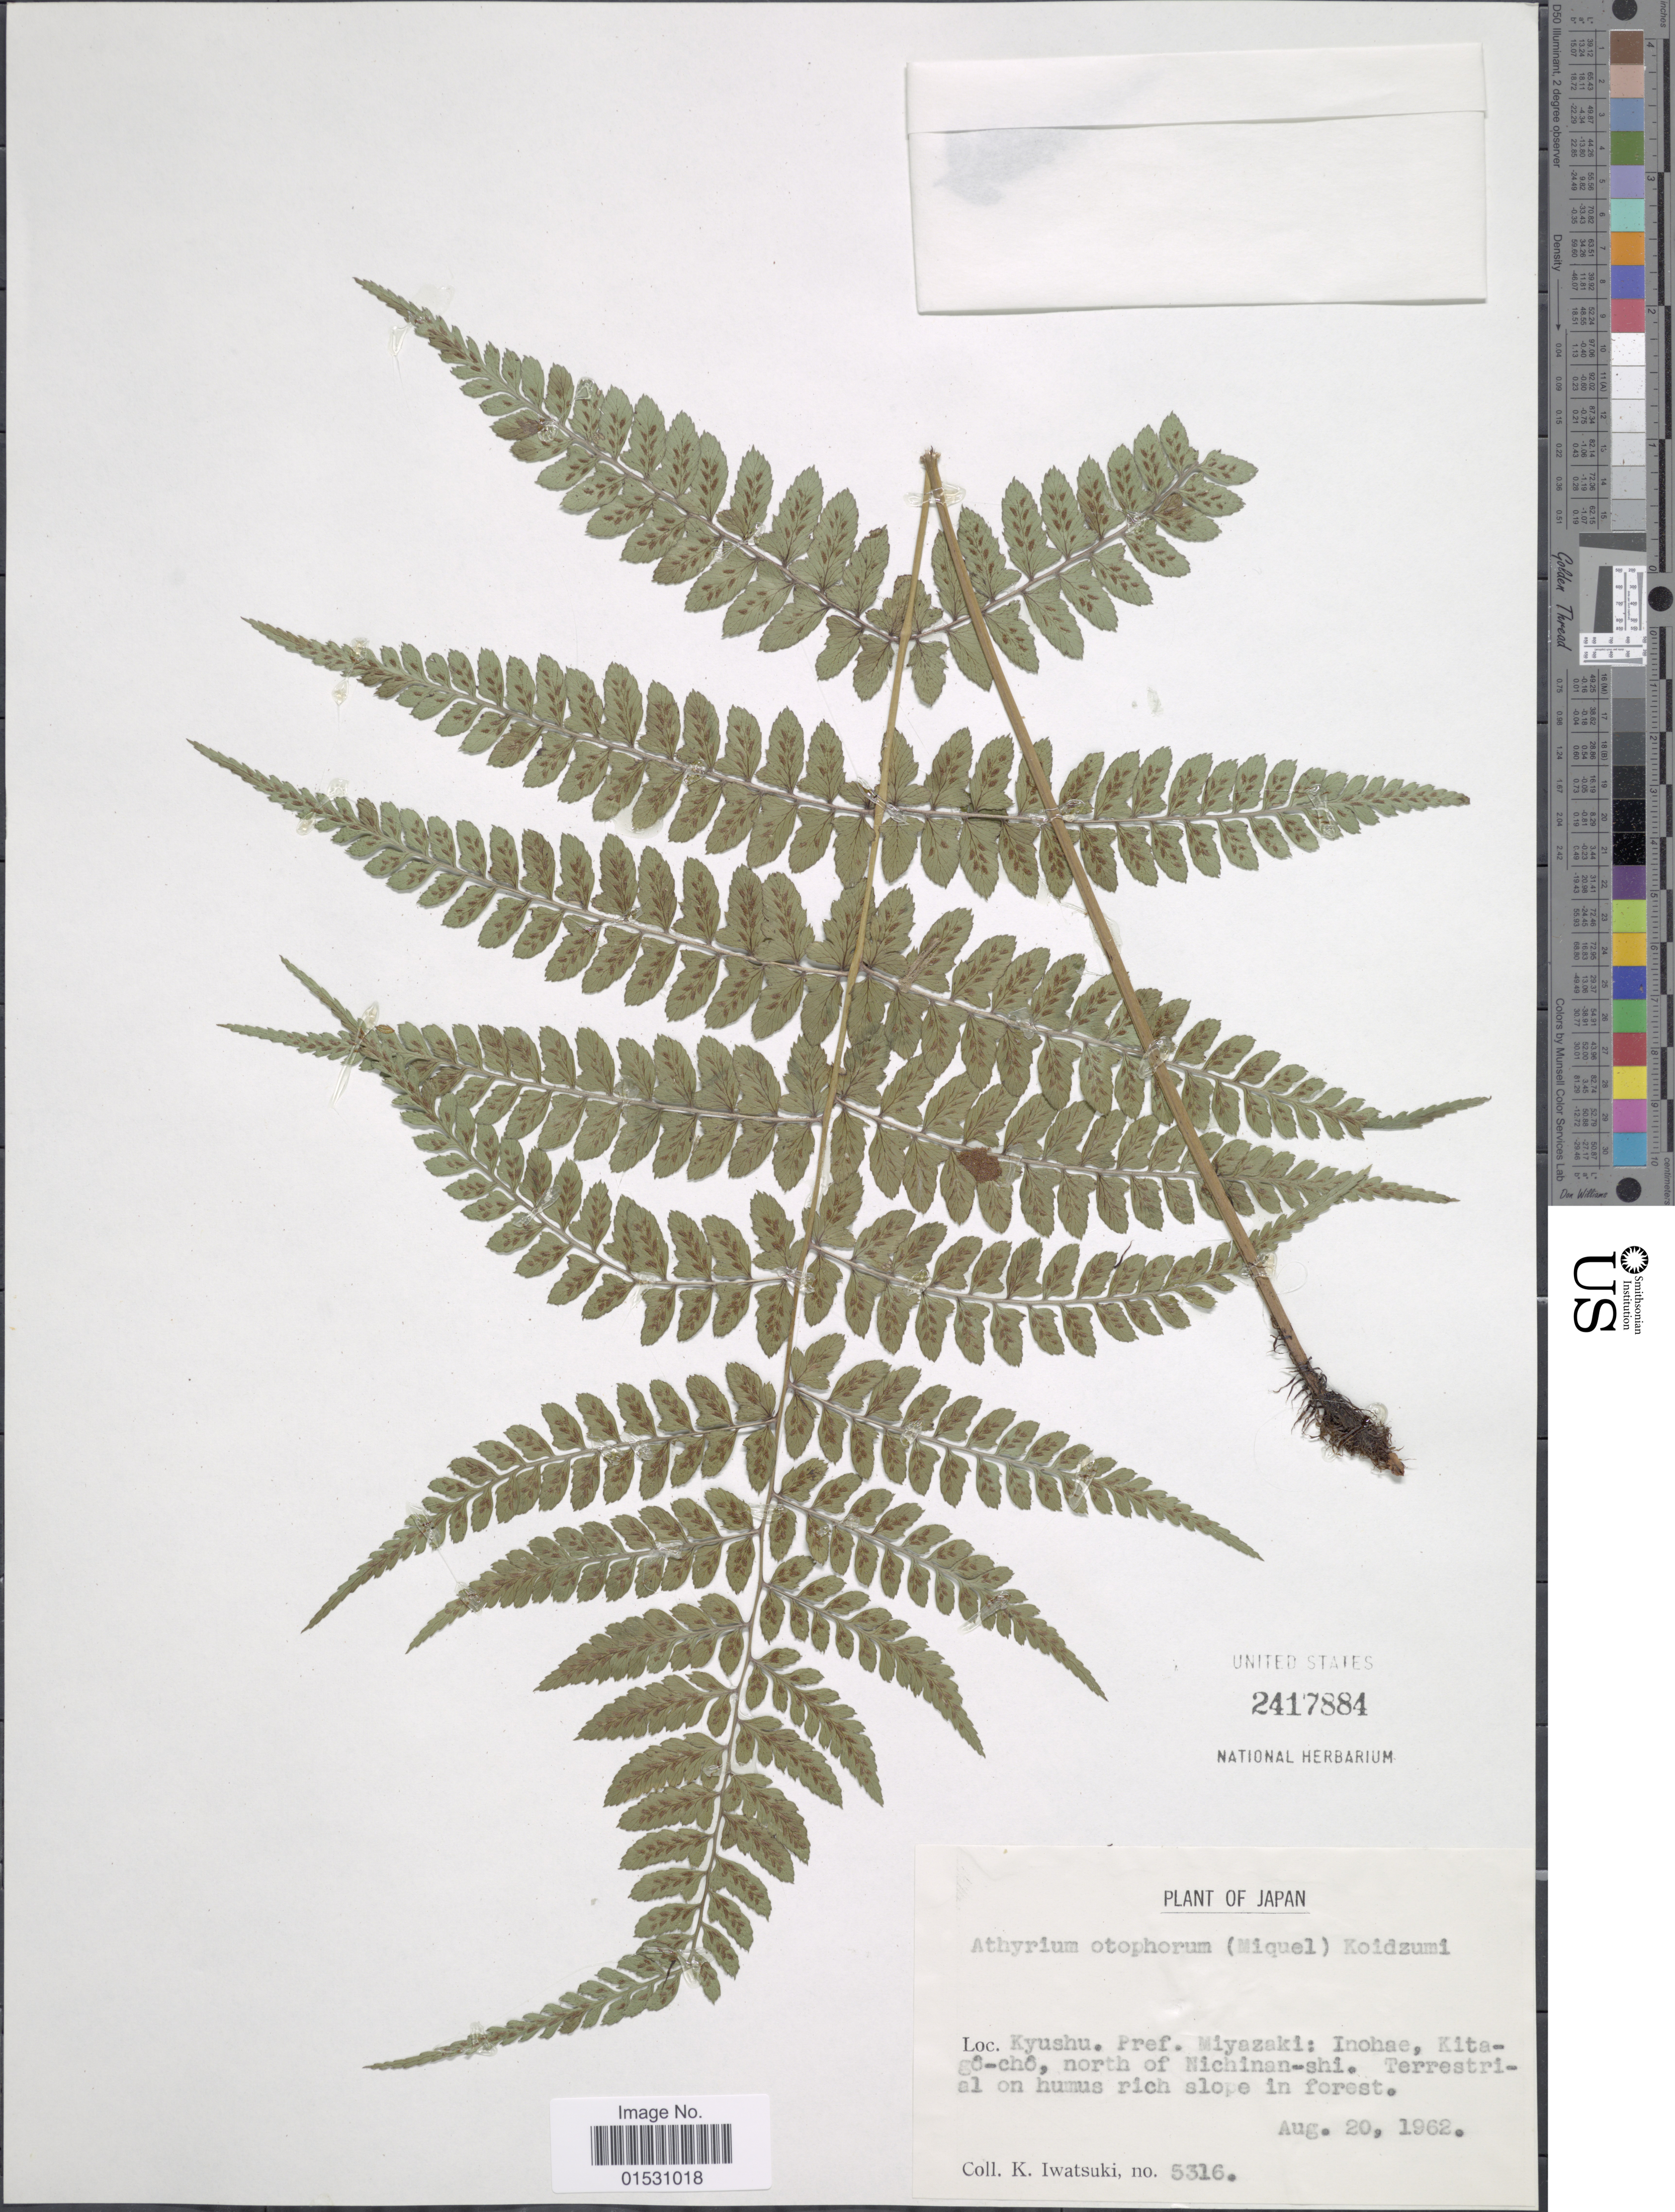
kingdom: Plantae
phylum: Tracheophyta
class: Polypodiopsida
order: Polypodiales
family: Athyriaceae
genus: Athyrium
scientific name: Athyrium otophorum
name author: (Miq.) Koidz.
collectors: K. Iwatsuki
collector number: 5316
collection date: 1962-08-20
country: Japan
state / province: Miyazaki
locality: Kyushu. Pref. Miyazaki: Inohae, Kitago-cho, north of Nichinan-chi.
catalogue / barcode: US 2417884